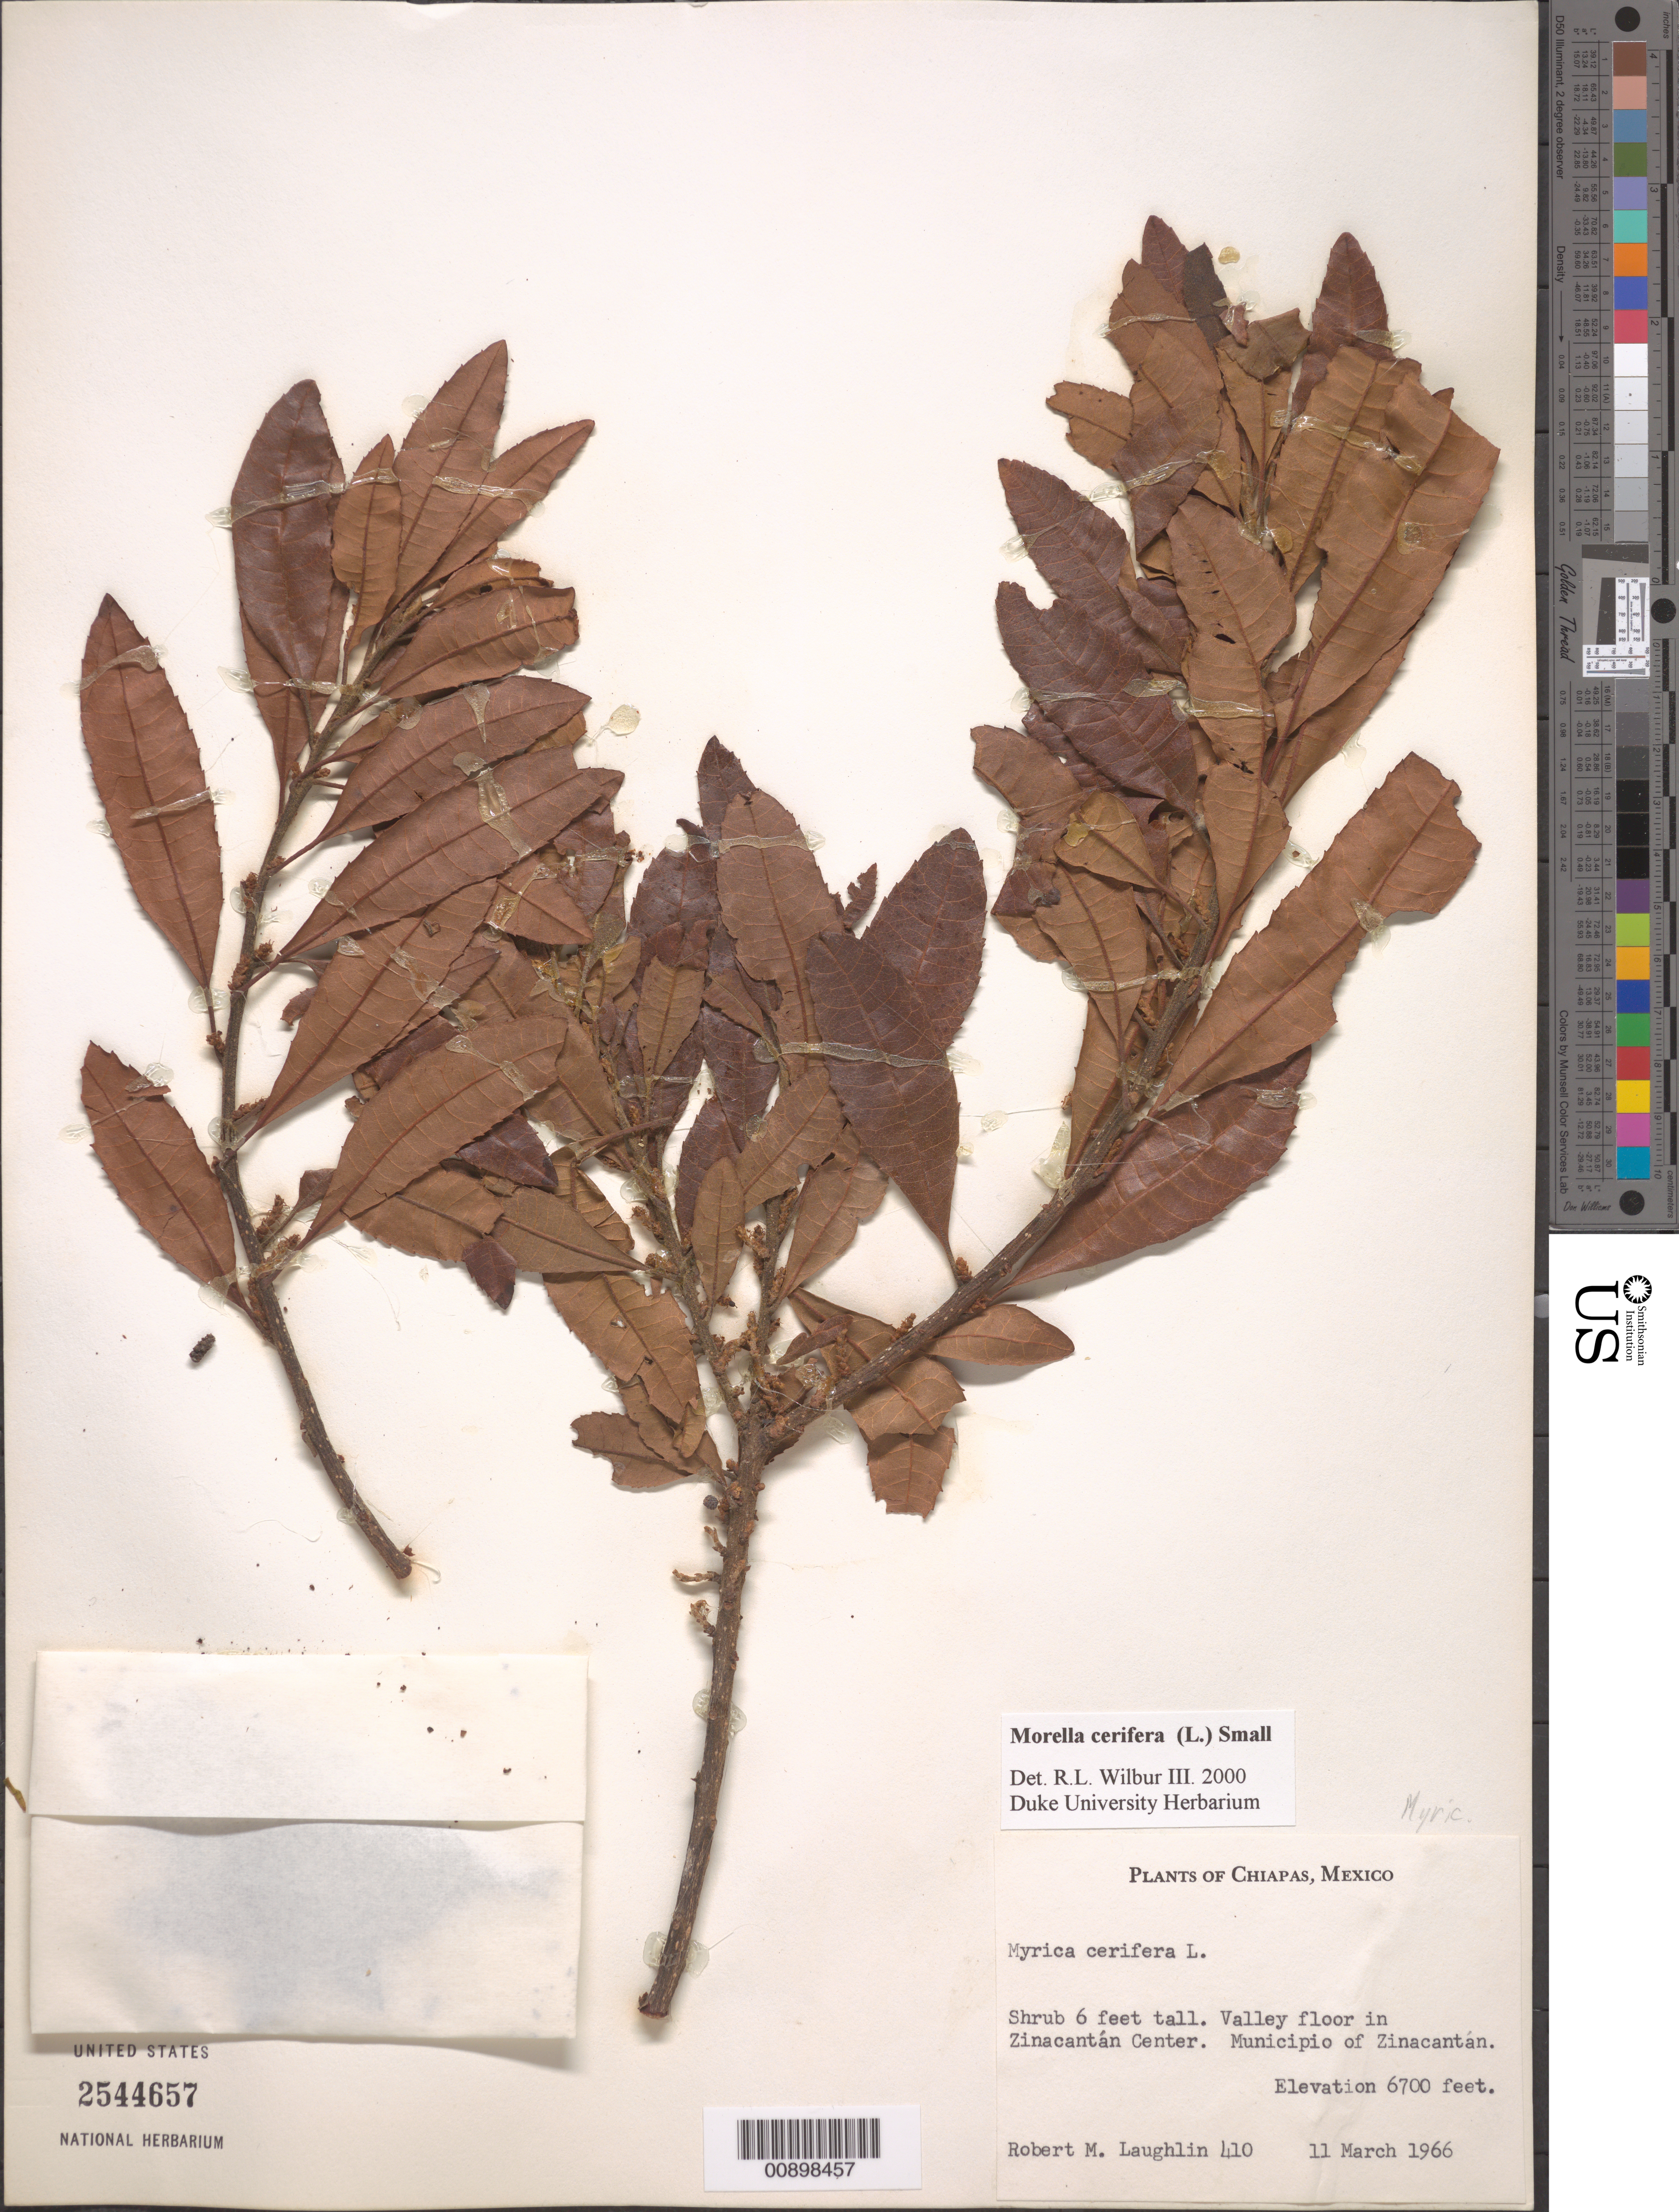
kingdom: Plantae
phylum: Tracheophyta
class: Magnoliopsida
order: Fagales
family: Myricaceae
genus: Morella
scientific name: Morella cerifera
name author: (L.) Small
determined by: Wilbur, R. L.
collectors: R. M. Laughlin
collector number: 410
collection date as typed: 11 Mar 1966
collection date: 1966-03-11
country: Mexico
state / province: Chiapas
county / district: Zinacantán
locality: Valley floor in Zinacantán Center. Municipio of Zinacantán, Chiapas.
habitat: Valley floor.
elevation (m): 2042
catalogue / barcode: US 2544657